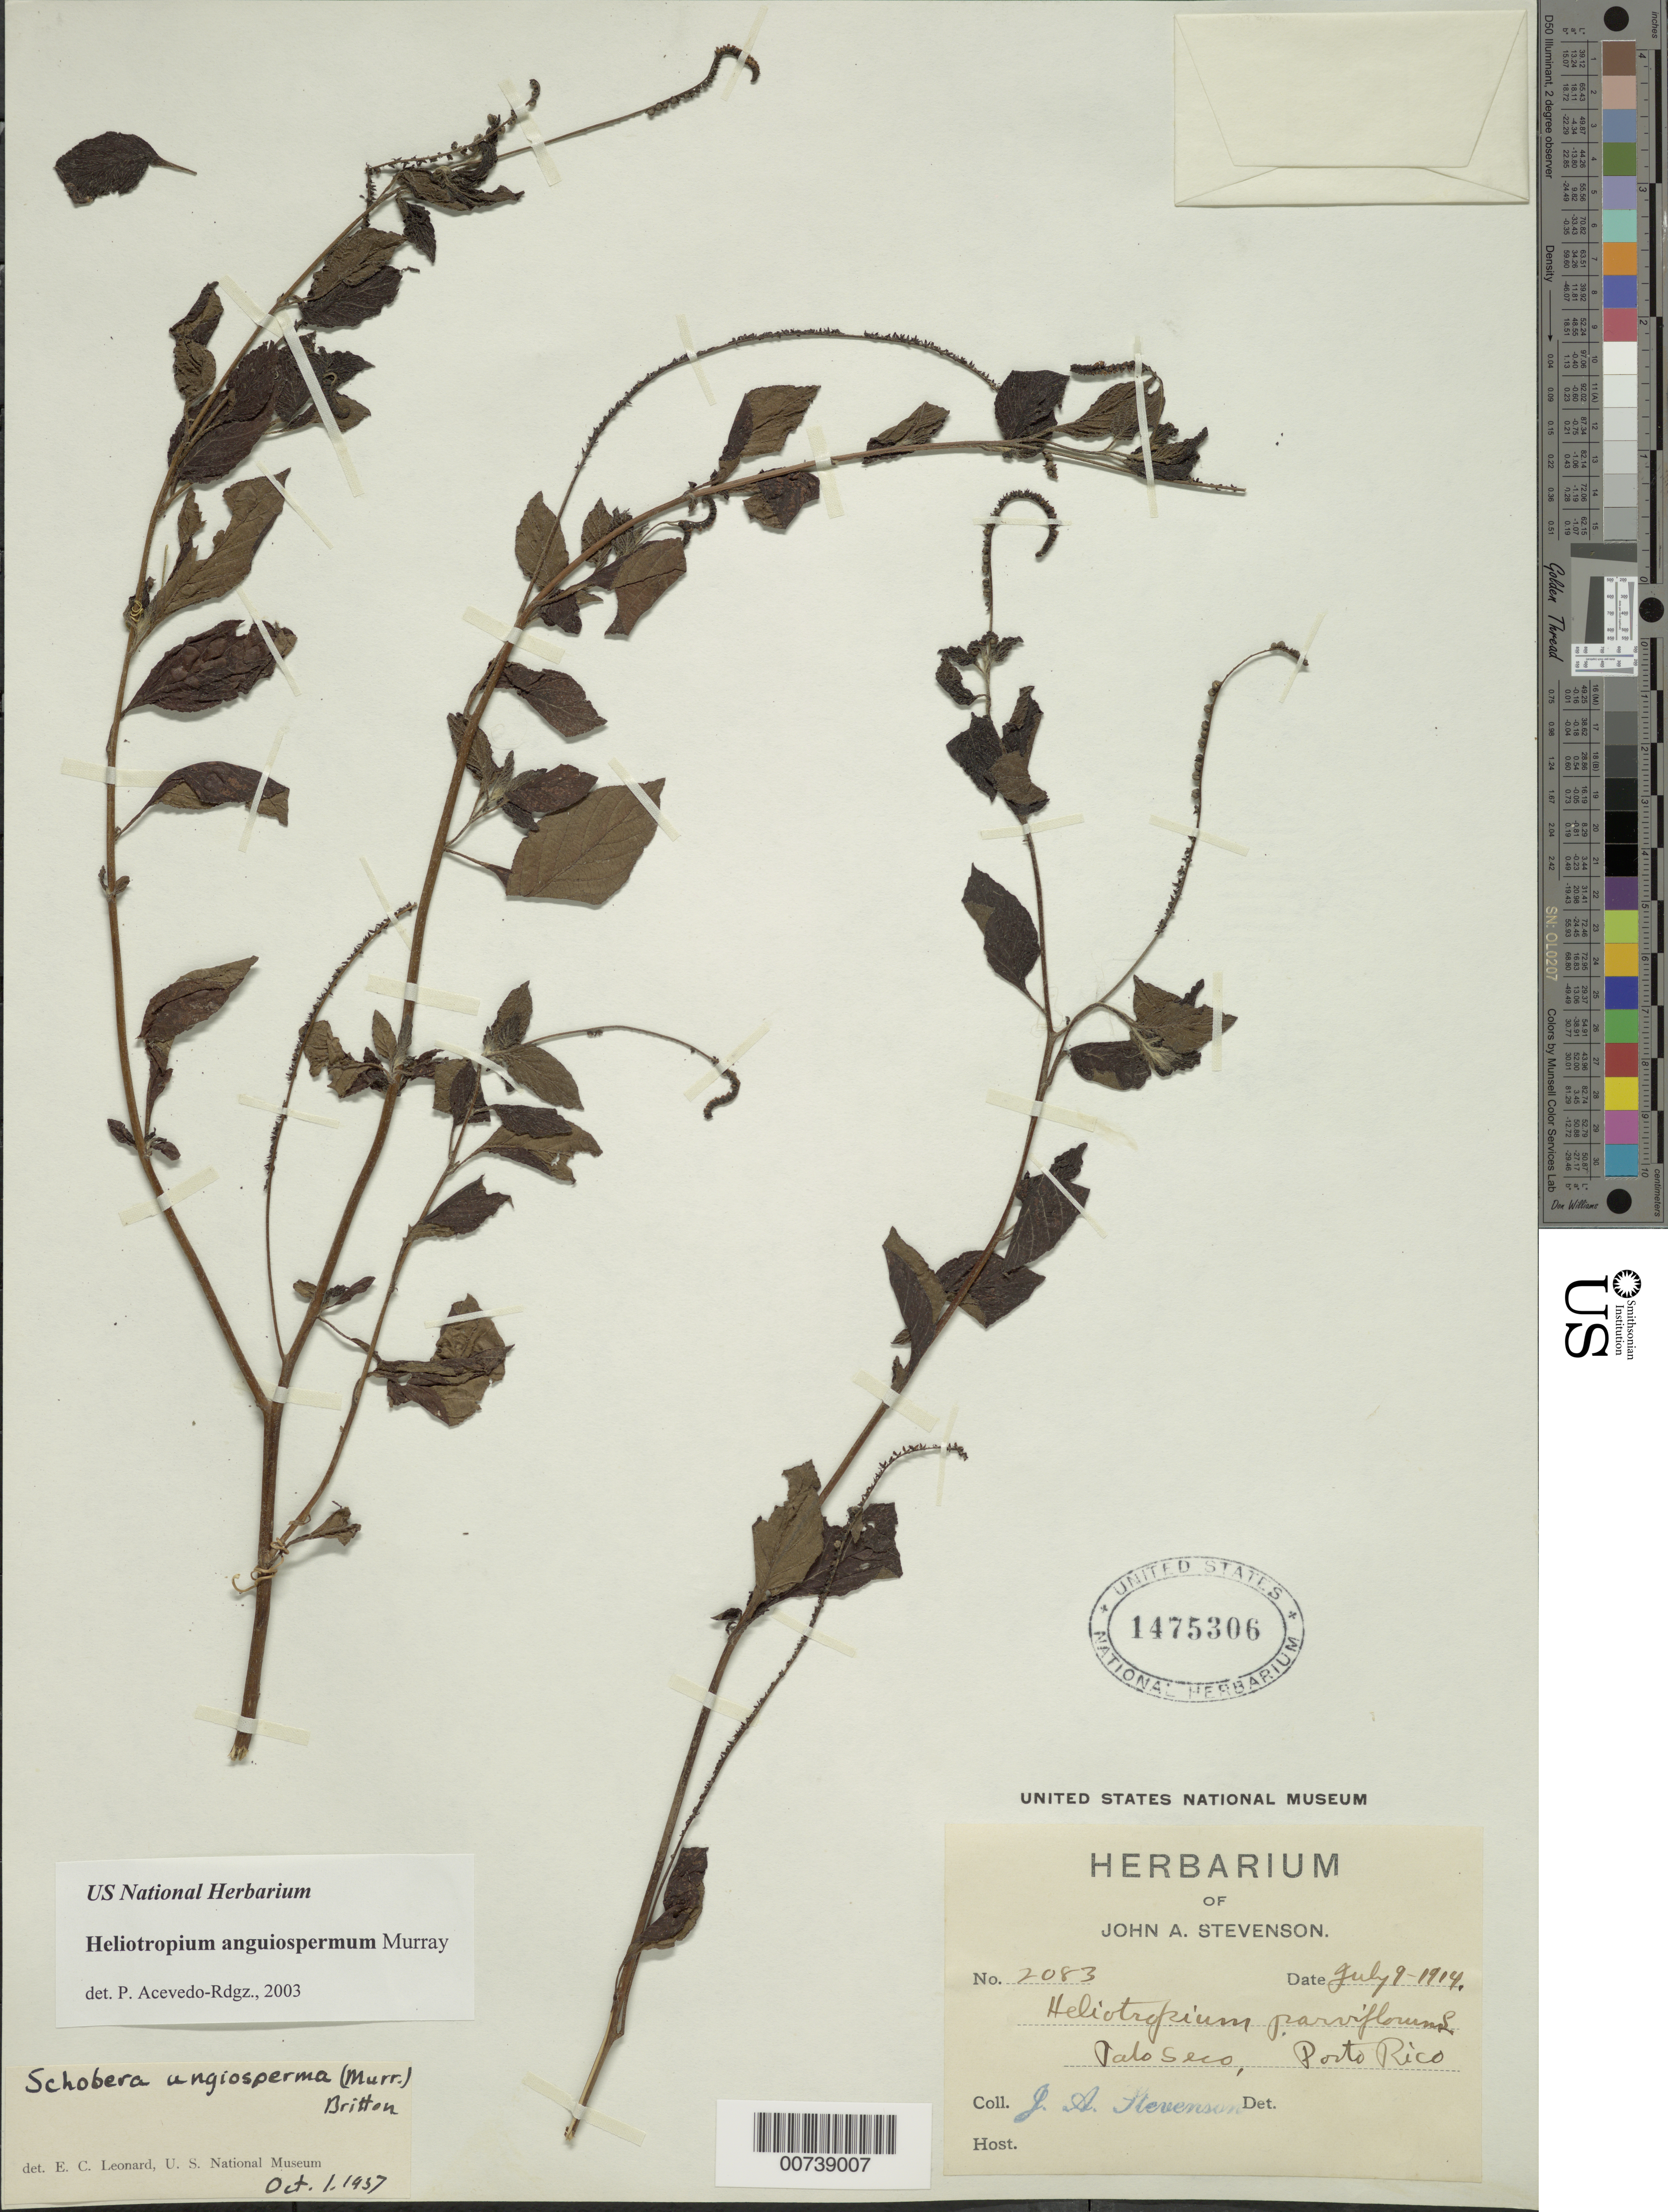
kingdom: Plantae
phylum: Tracheophyta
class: Magnoliopsida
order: Boraginales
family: Heliotropiaceae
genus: Heliotropium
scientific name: Heliotropium angiospermum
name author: Murray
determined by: Acevedo-Rodríguez, P., (BOT), Smithsonian Institution - National Museum of Natural History (UNITED STATES)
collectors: J. Stevenson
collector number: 2083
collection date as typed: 09 Jul 1914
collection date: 1914-07-09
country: Puerto Rico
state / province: Toa Baja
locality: Palo Seco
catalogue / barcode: US 1475306